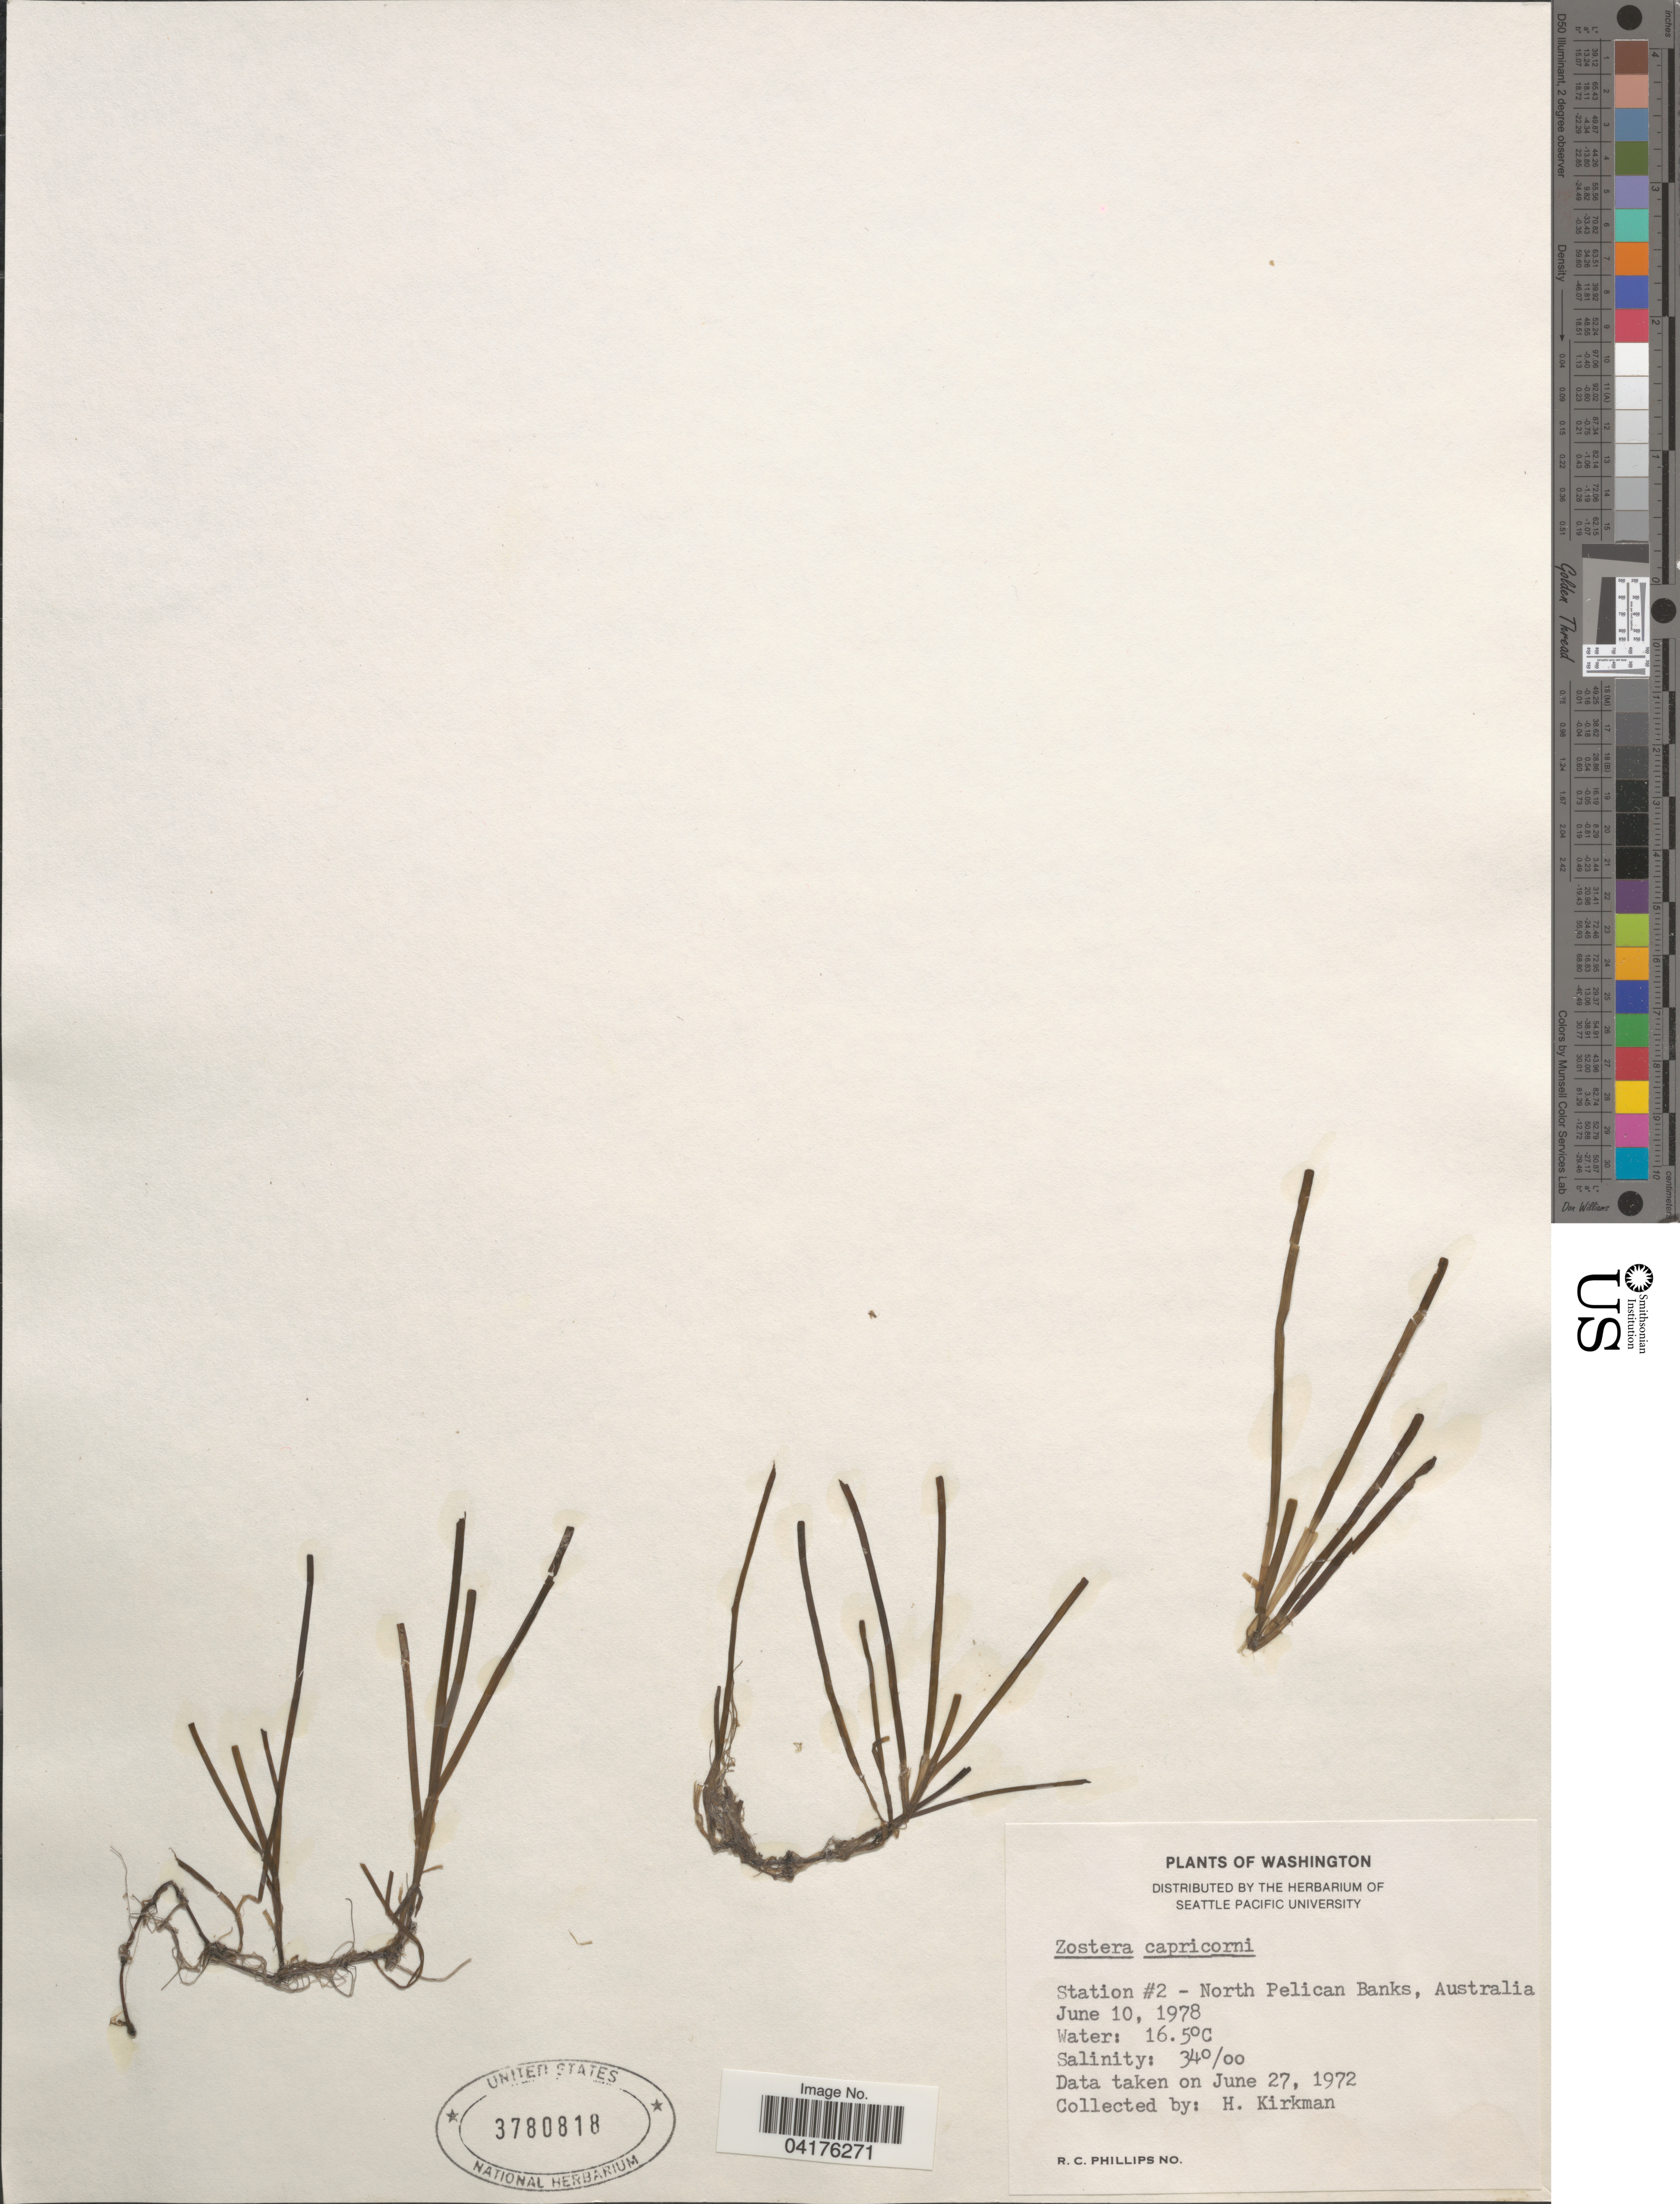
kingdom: Plantae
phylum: Tracheophyta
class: Liliopsida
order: Alismatales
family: Zosteraceae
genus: Zostera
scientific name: Zostera capricorni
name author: Asch.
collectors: H. Kirkman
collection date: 1978-06-10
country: Australia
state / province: Queensland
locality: Station #2 - North Pelican Banks.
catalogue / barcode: US 3780818